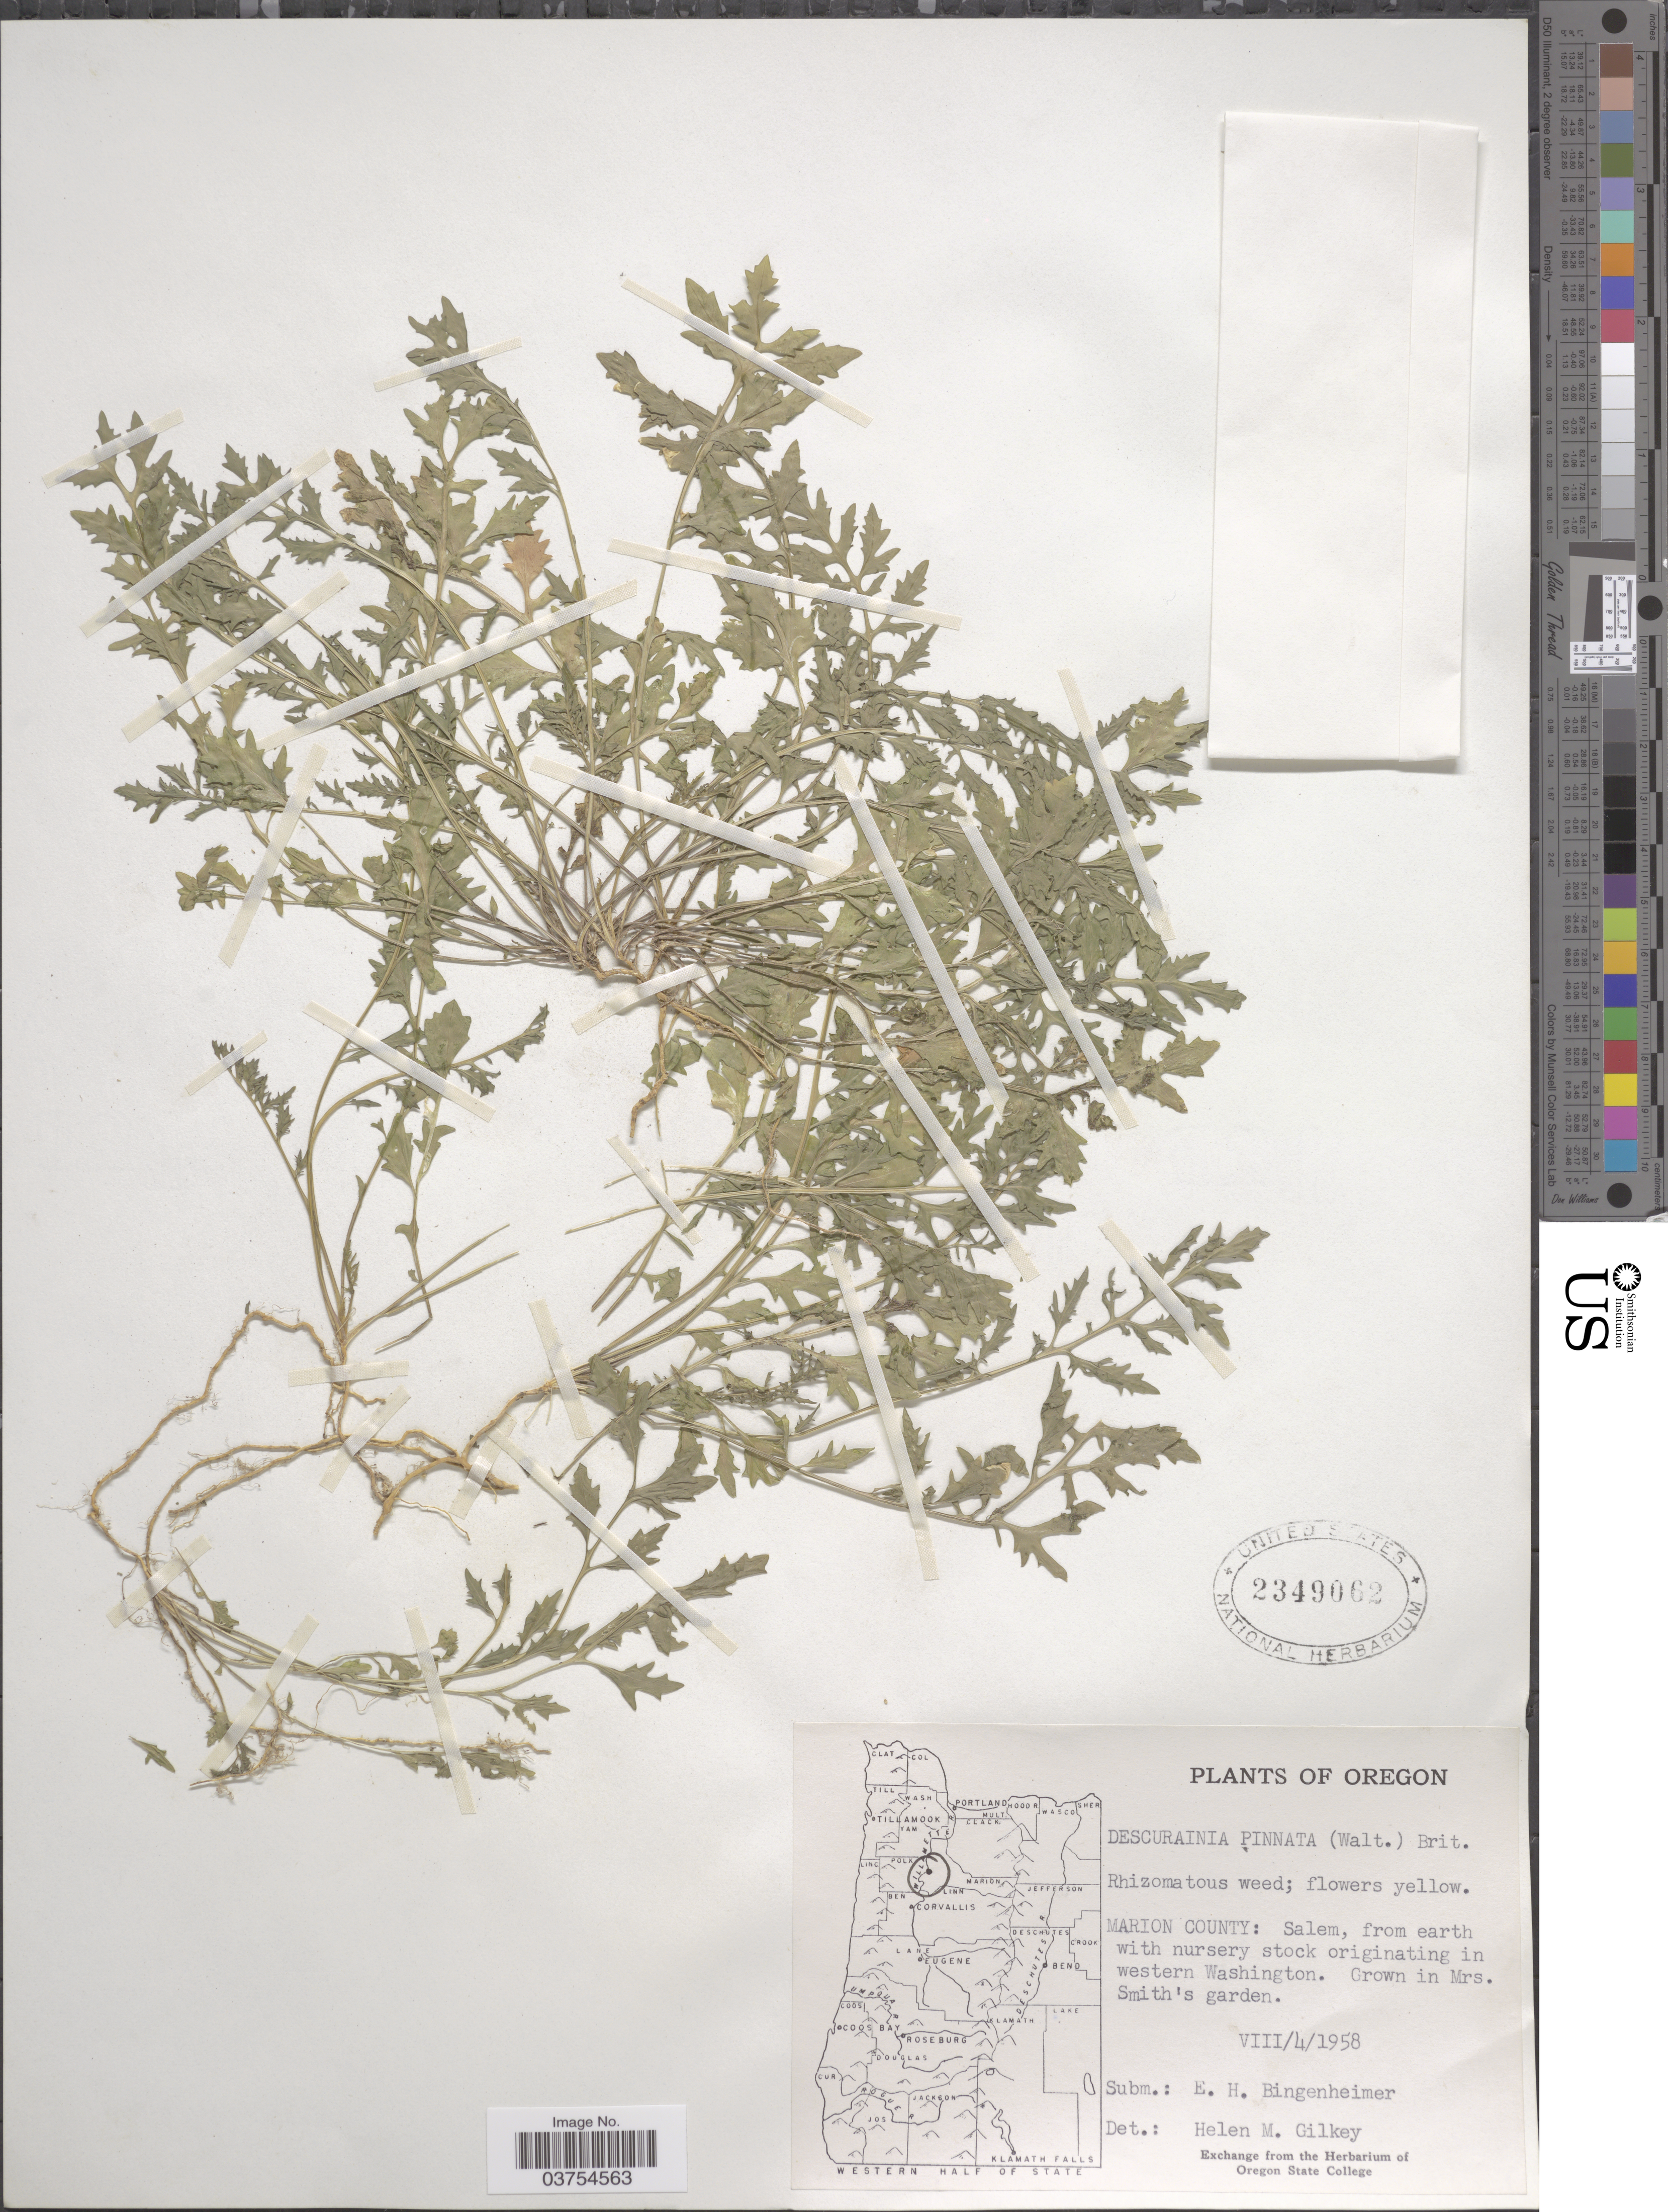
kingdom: Plantae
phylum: Tracheophyta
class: Magnoliopsida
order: Brassicales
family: Brassicaceae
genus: Descurainia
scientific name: Descurainia pinnata var. sp.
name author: (C.A. Mey.)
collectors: E. Bingenheimer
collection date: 1958-08-04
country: United States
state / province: Oregon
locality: Marion County: Salem, from earth with nursery stock. [unsure placement] Mrs. Smith's garden.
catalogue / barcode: US 2349062